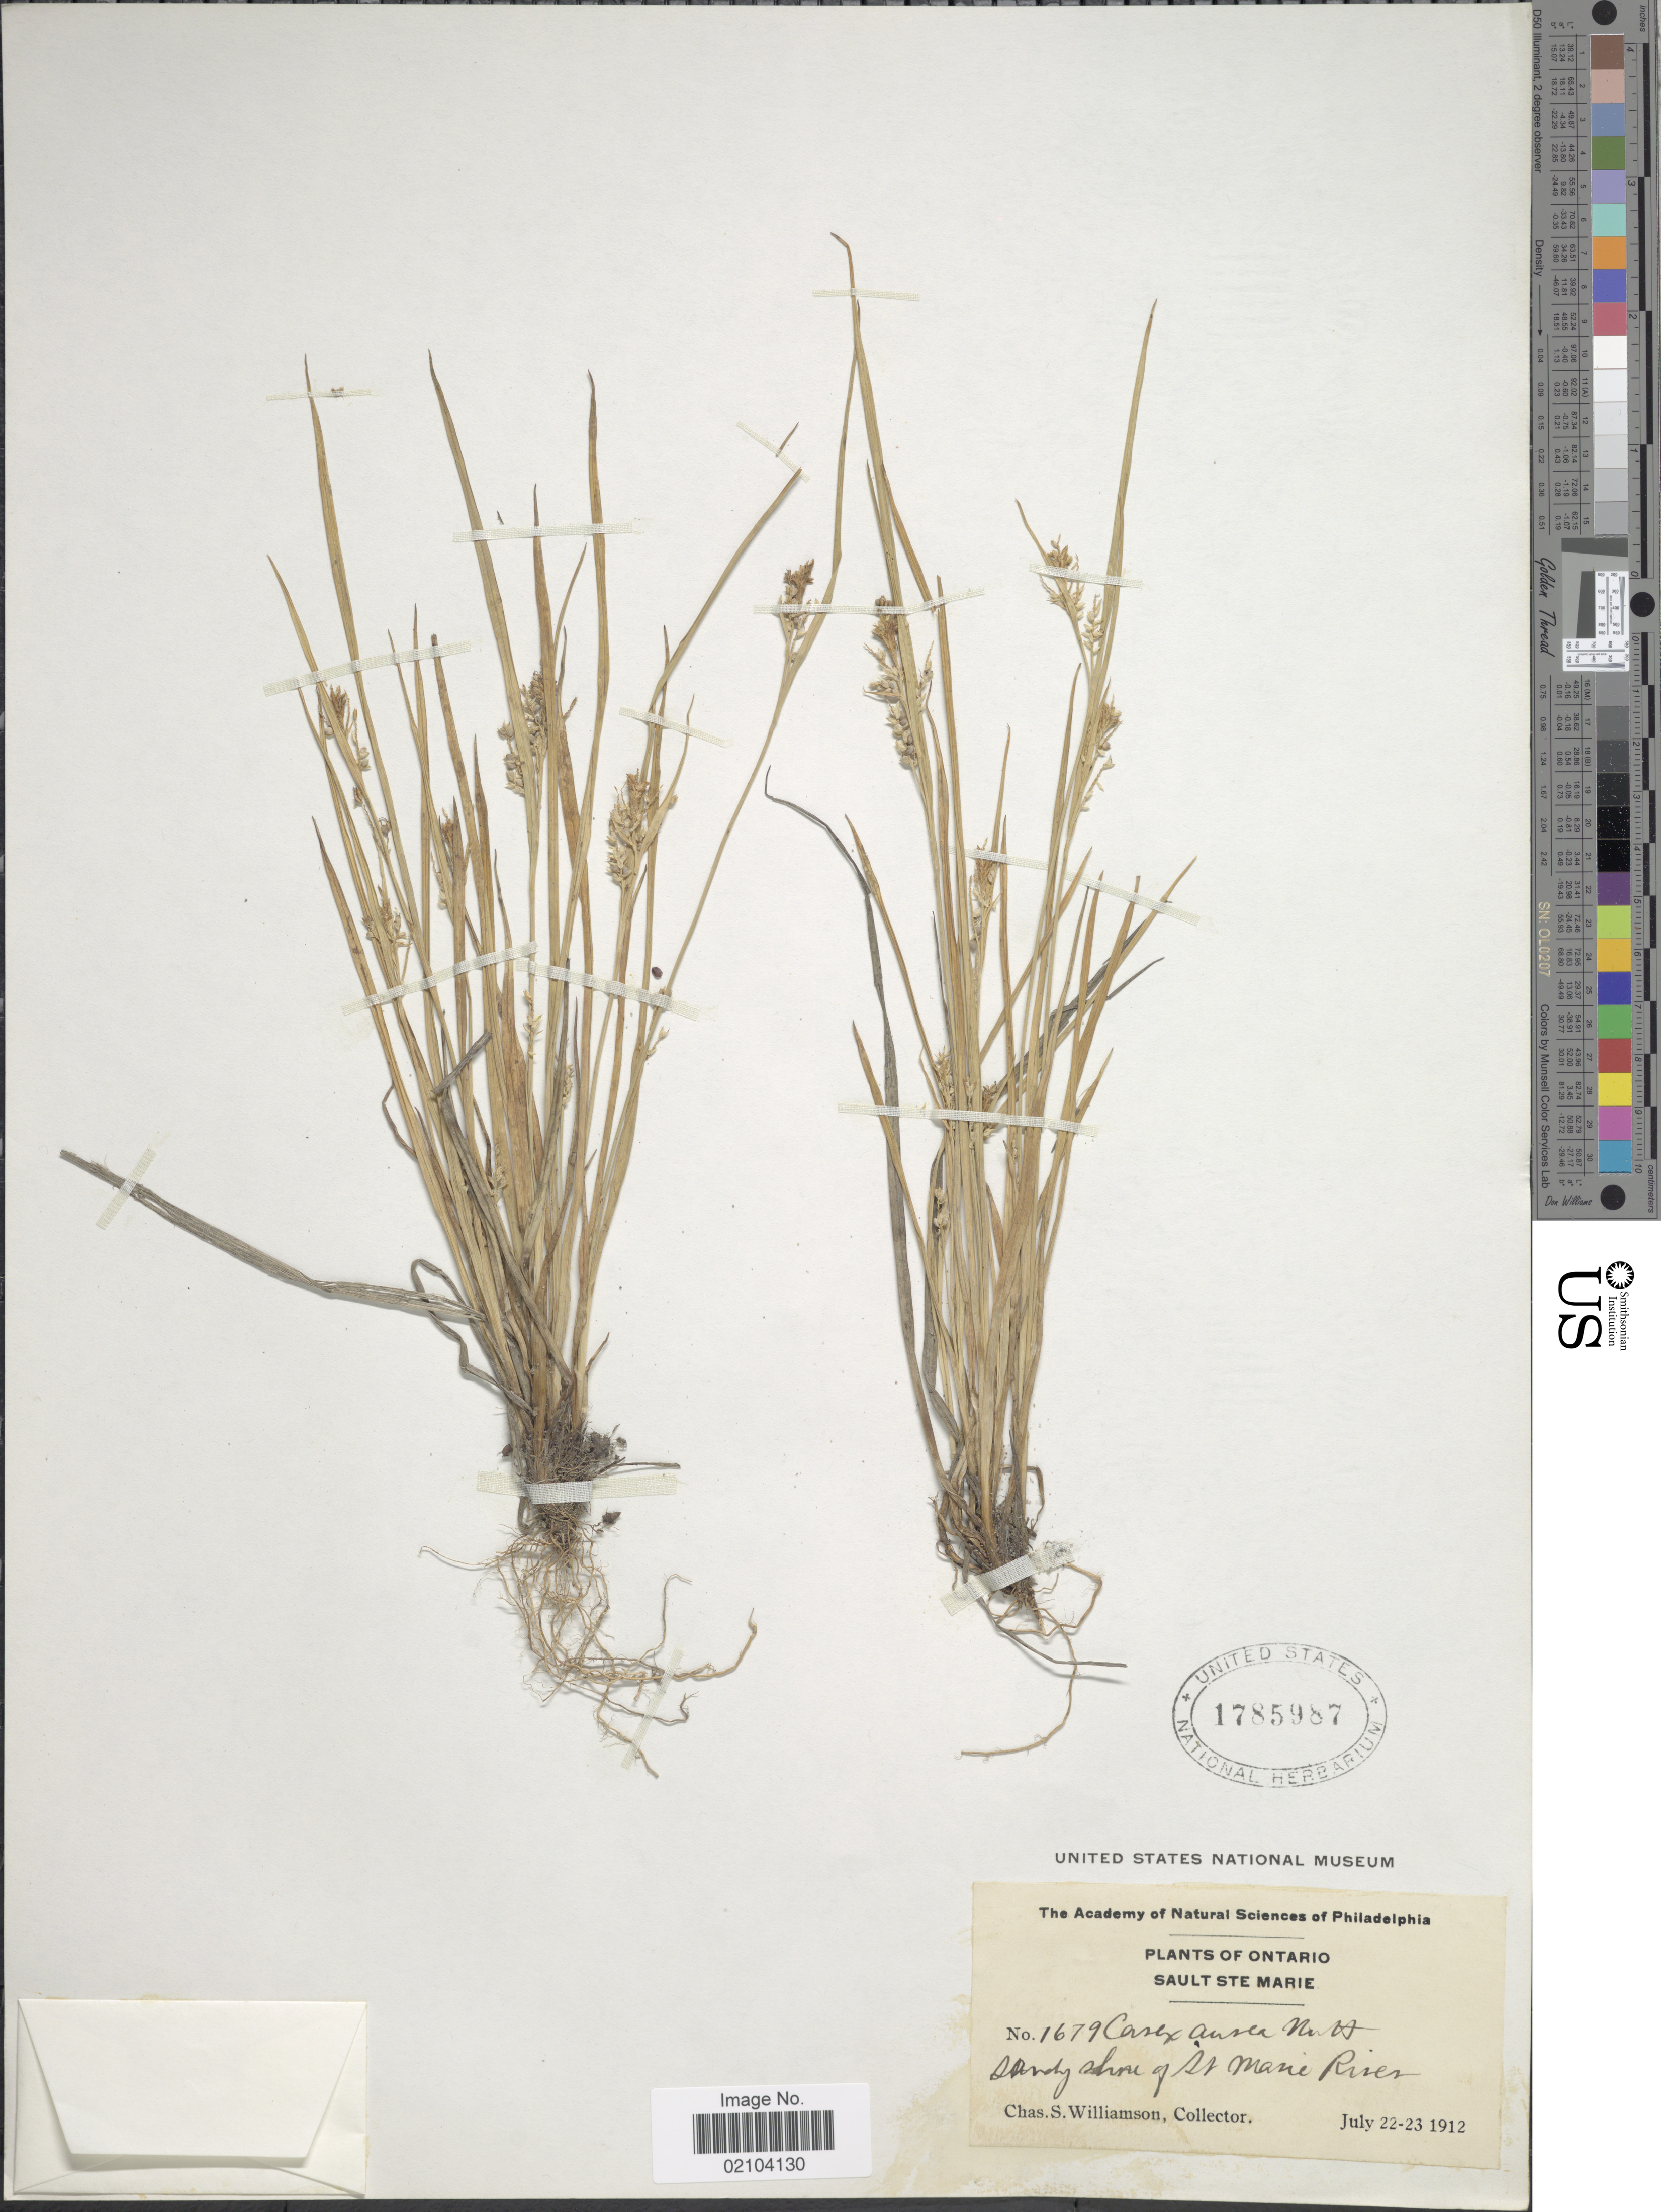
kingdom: Plantae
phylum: Tracheophyta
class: Liliopsida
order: Poales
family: Cyperaceae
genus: Carex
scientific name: Carex aurea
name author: Nutt.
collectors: C. Williamson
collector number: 1679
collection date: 1912-07-22/1912-07-23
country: Canada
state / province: Ontario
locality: Sault Ste Marie. Sandy shore of St Marie River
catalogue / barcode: US 1785987